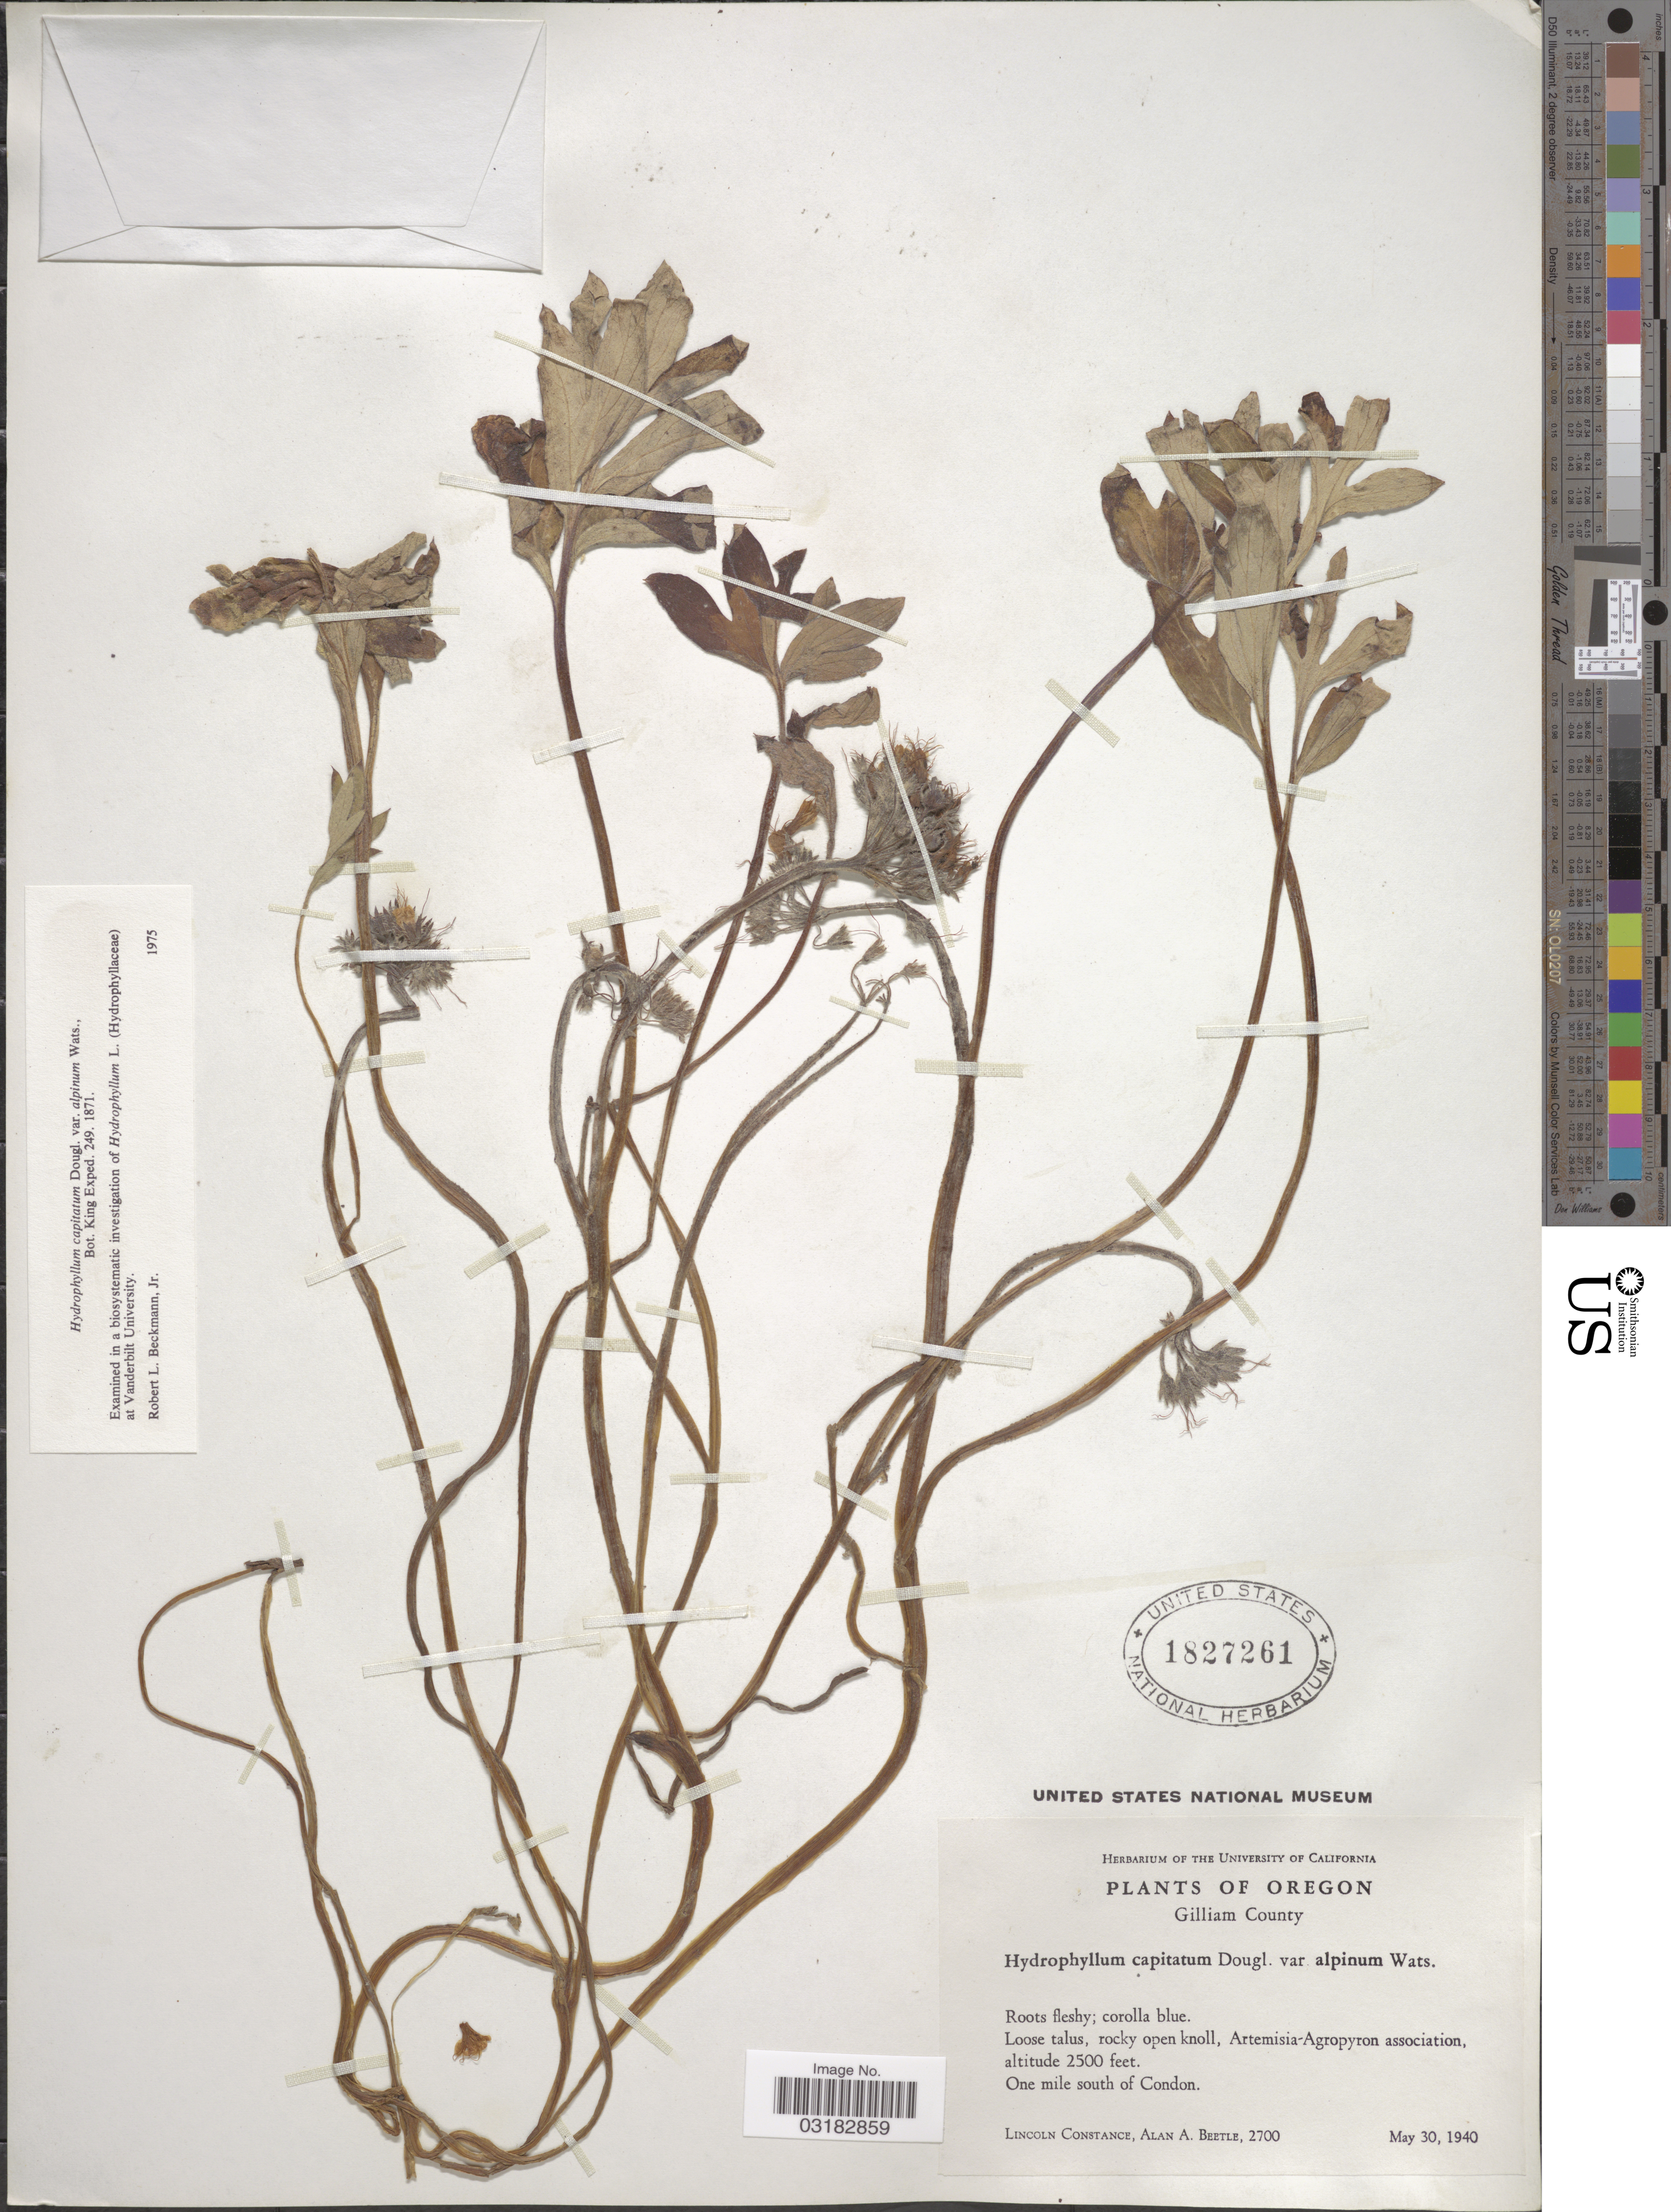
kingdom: Plantae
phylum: Tracheophyta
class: Magnoliopsida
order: Boraginales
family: Hydrophyllaceae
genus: Hydrophyllum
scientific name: Hydrophyllum capitatum var. alpinum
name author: S. Watson in C. King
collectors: L. Constance & A. A. Beetle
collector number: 2700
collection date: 1940-05-30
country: United States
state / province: Oregon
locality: Gilliam County. One mile south of Condon.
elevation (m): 762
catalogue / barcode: US 1827261